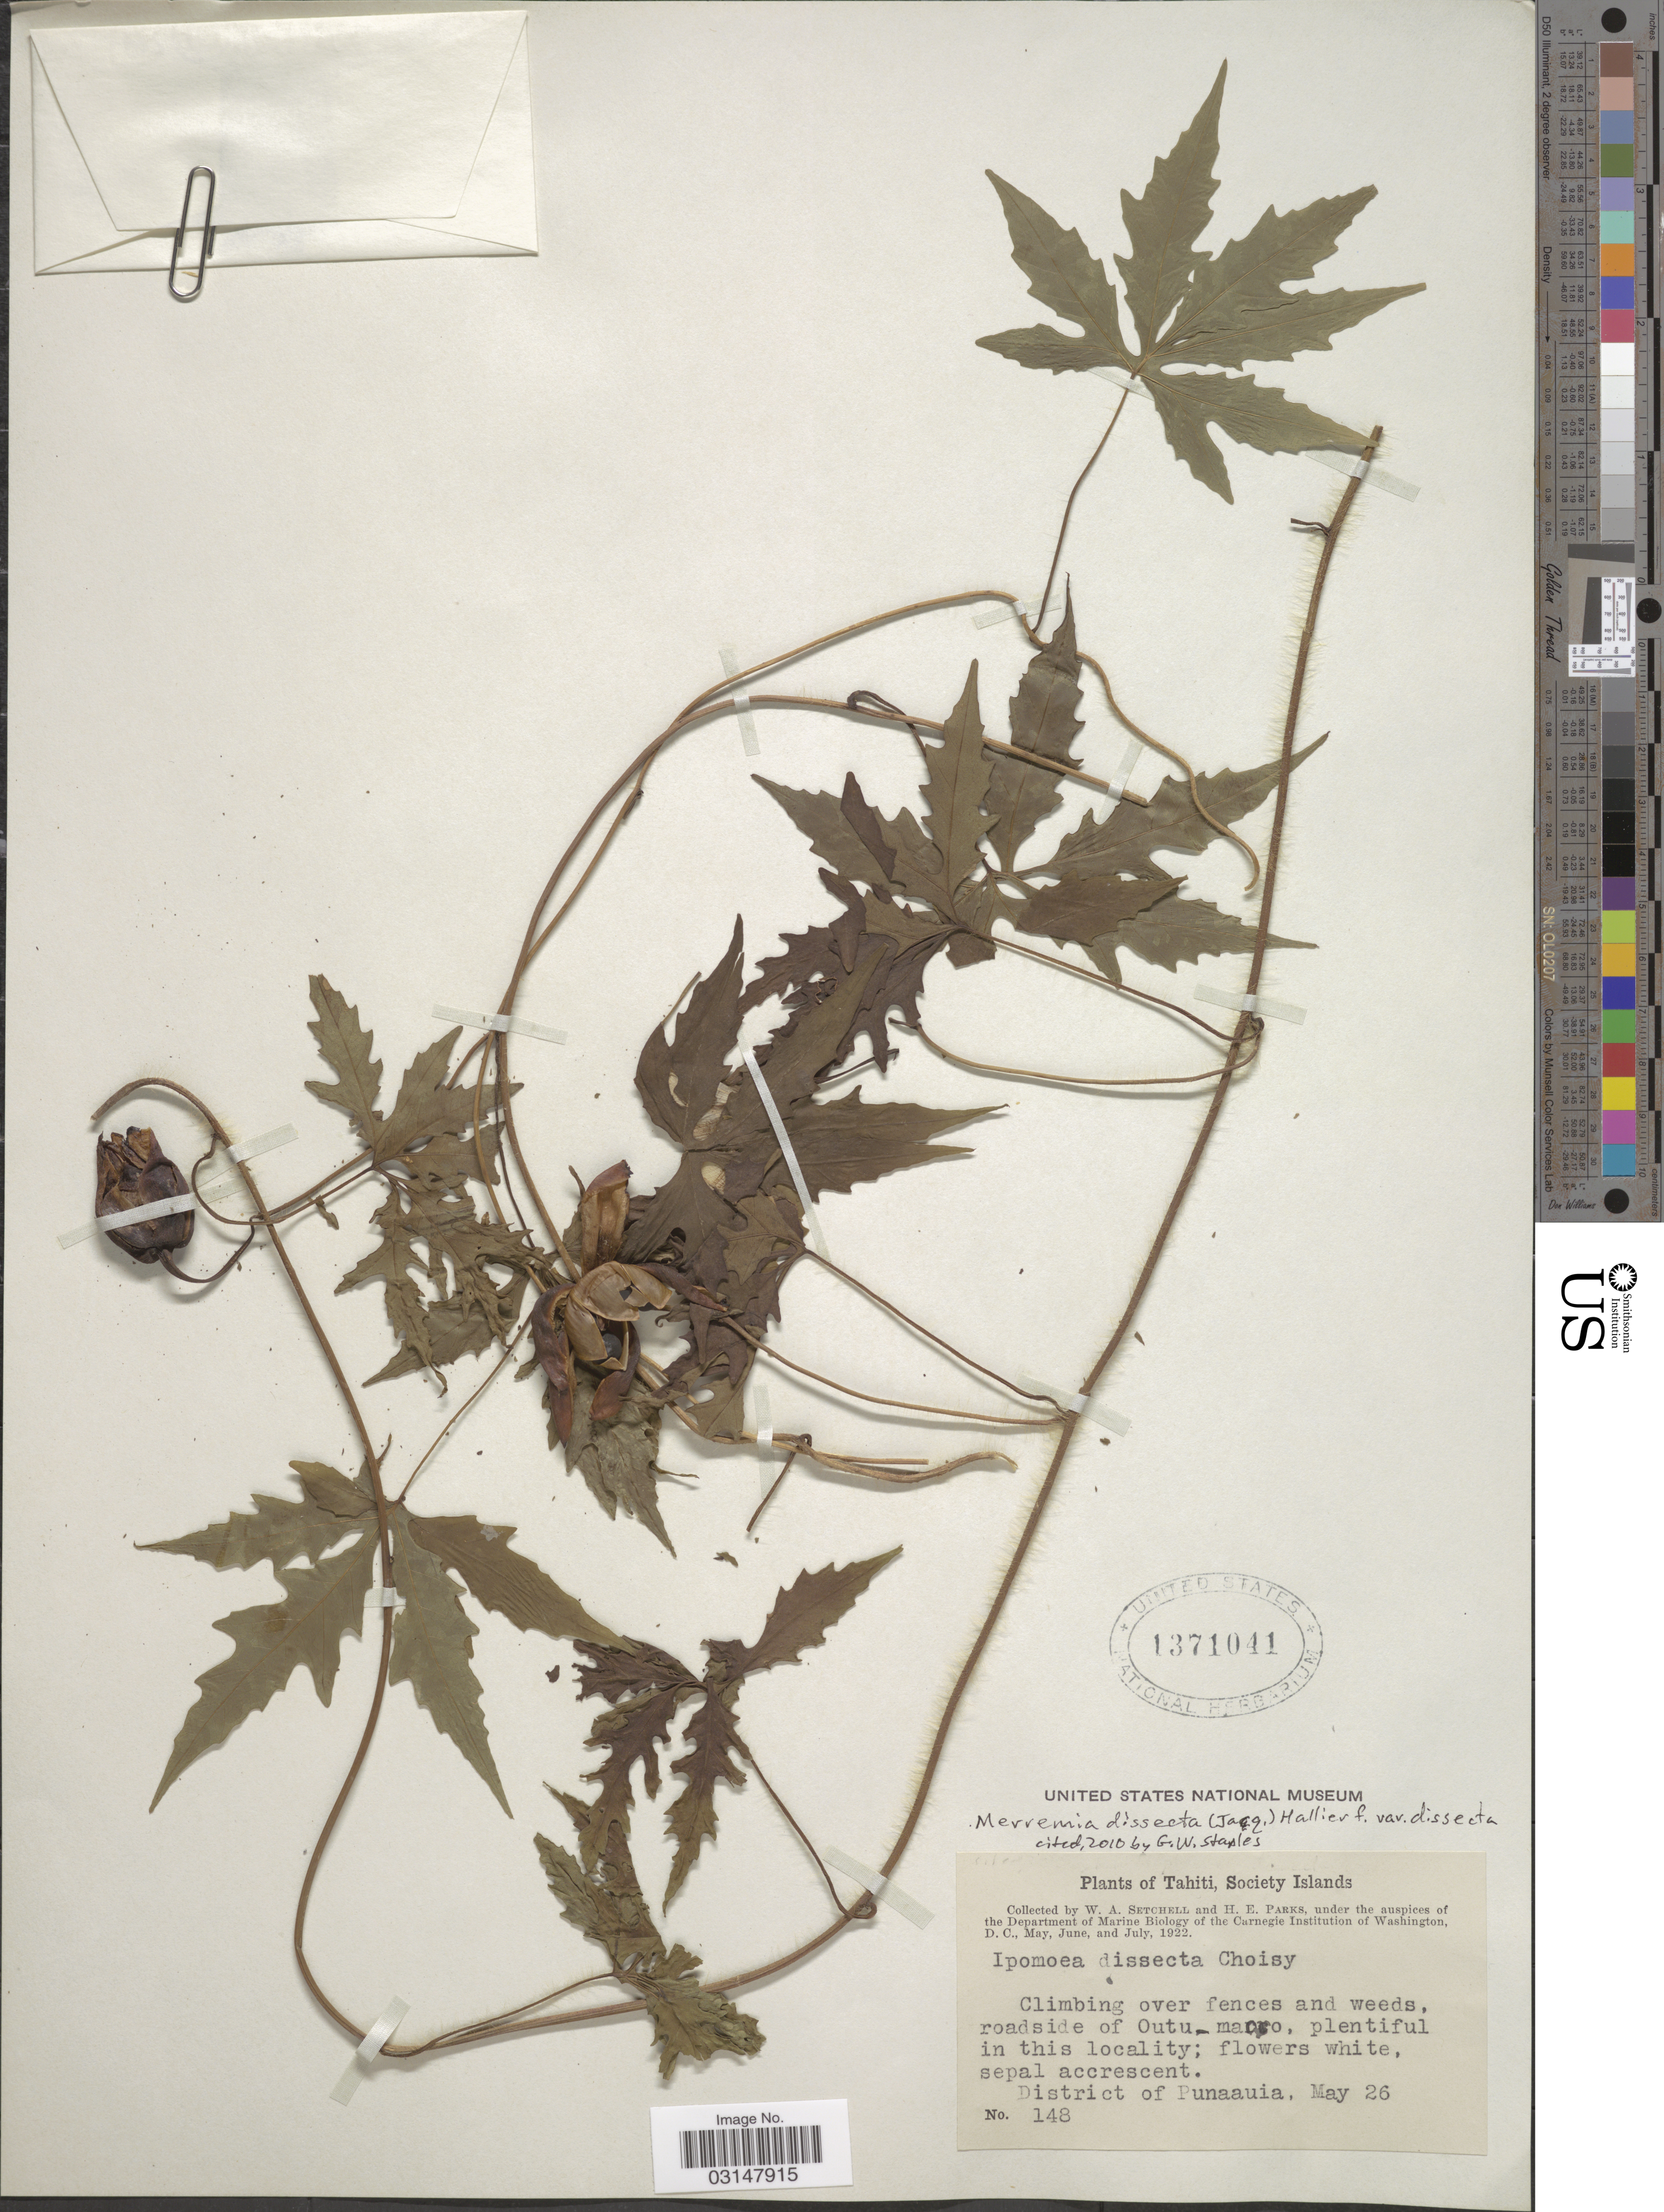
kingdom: Plantae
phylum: Tracheophyta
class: Magnoliopsida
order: Solanales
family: Convolvulaceae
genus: Distimake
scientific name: Distimake dissectus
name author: (Jacq.) A. R. Simões & Staples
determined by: Wagner, W. L., (BOT), Smithsonian Institution - National Museum of Natural History (UNITED STATES)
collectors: W. Setchell & H. E. Parks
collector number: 148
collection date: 1922-05-26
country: French Polynesia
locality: Tahiti, Society Islands. District of Punaauia.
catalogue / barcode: US 1371041